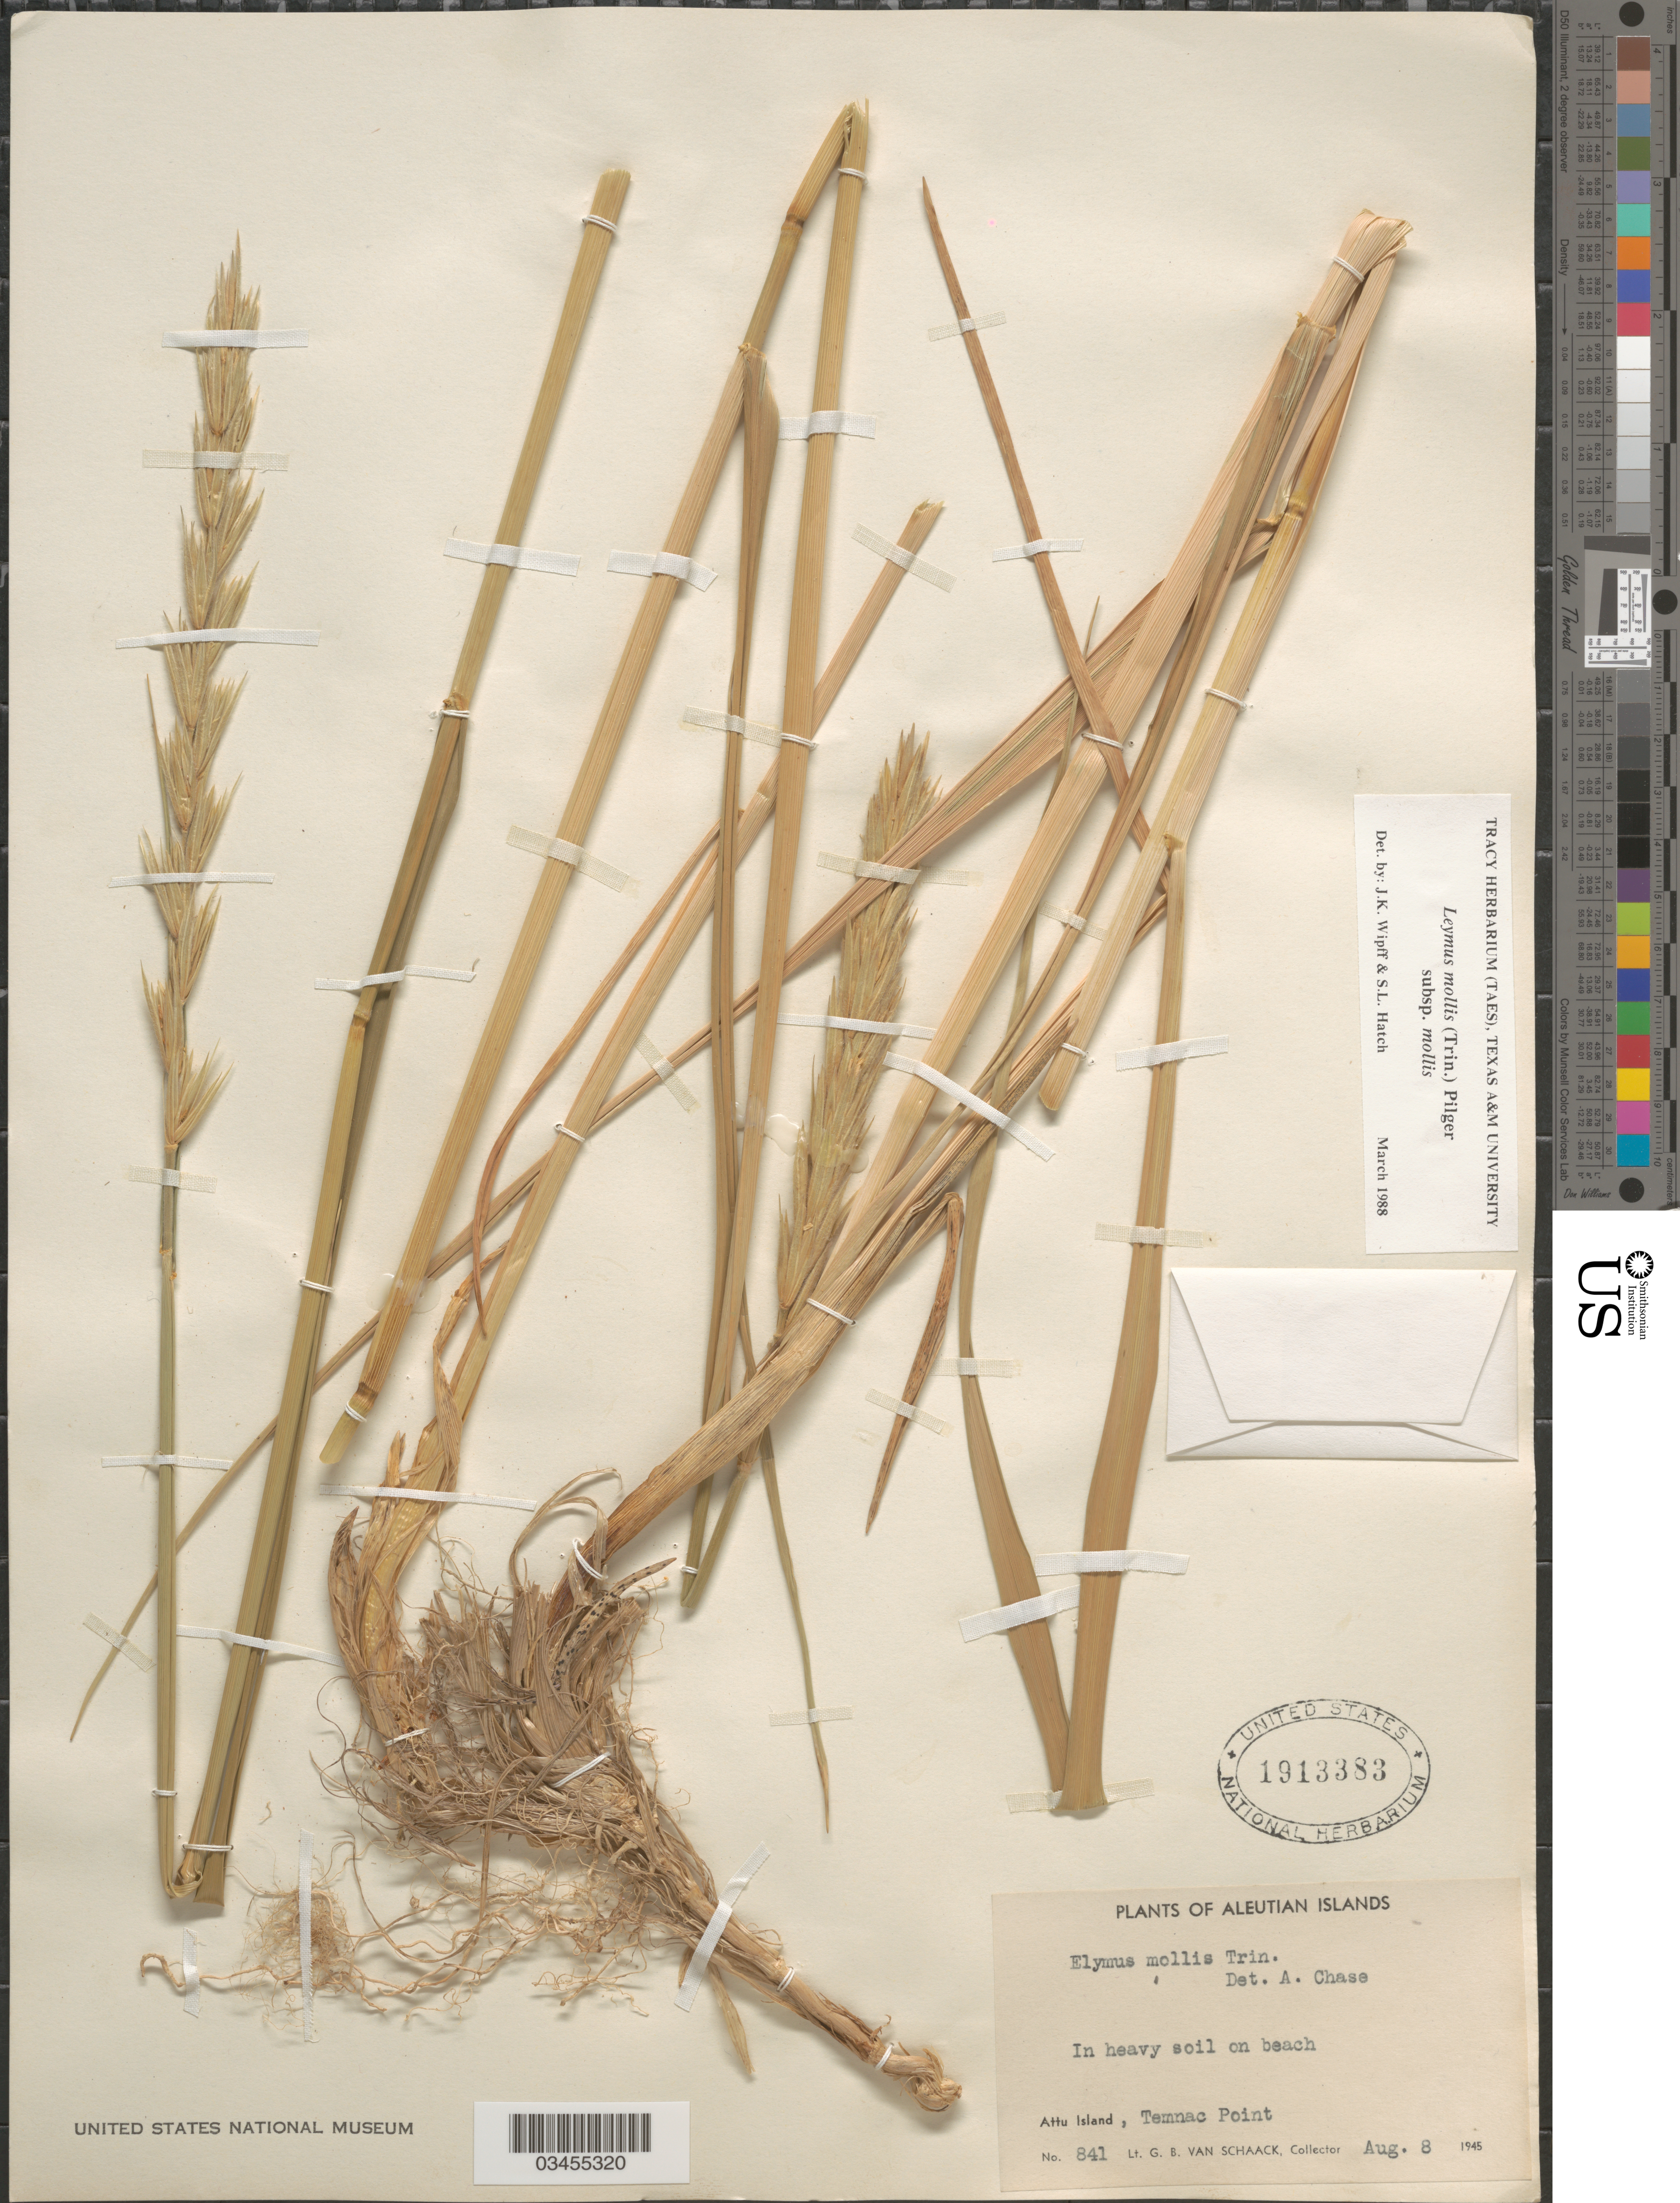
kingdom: Plantae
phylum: Tracheophyta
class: Liliopsida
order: Poales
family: Poaceae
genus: Leymus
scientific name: Leymus mollis subsp. mollis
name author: (Trin.) Pilg.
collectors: G. Van Schaack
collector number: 841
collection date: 1945-08-08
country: United States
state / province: Alaska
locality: Aleutian Islands. In heavy soil on beach. Attu Island, Temnac Point.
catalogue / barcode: US 1913383